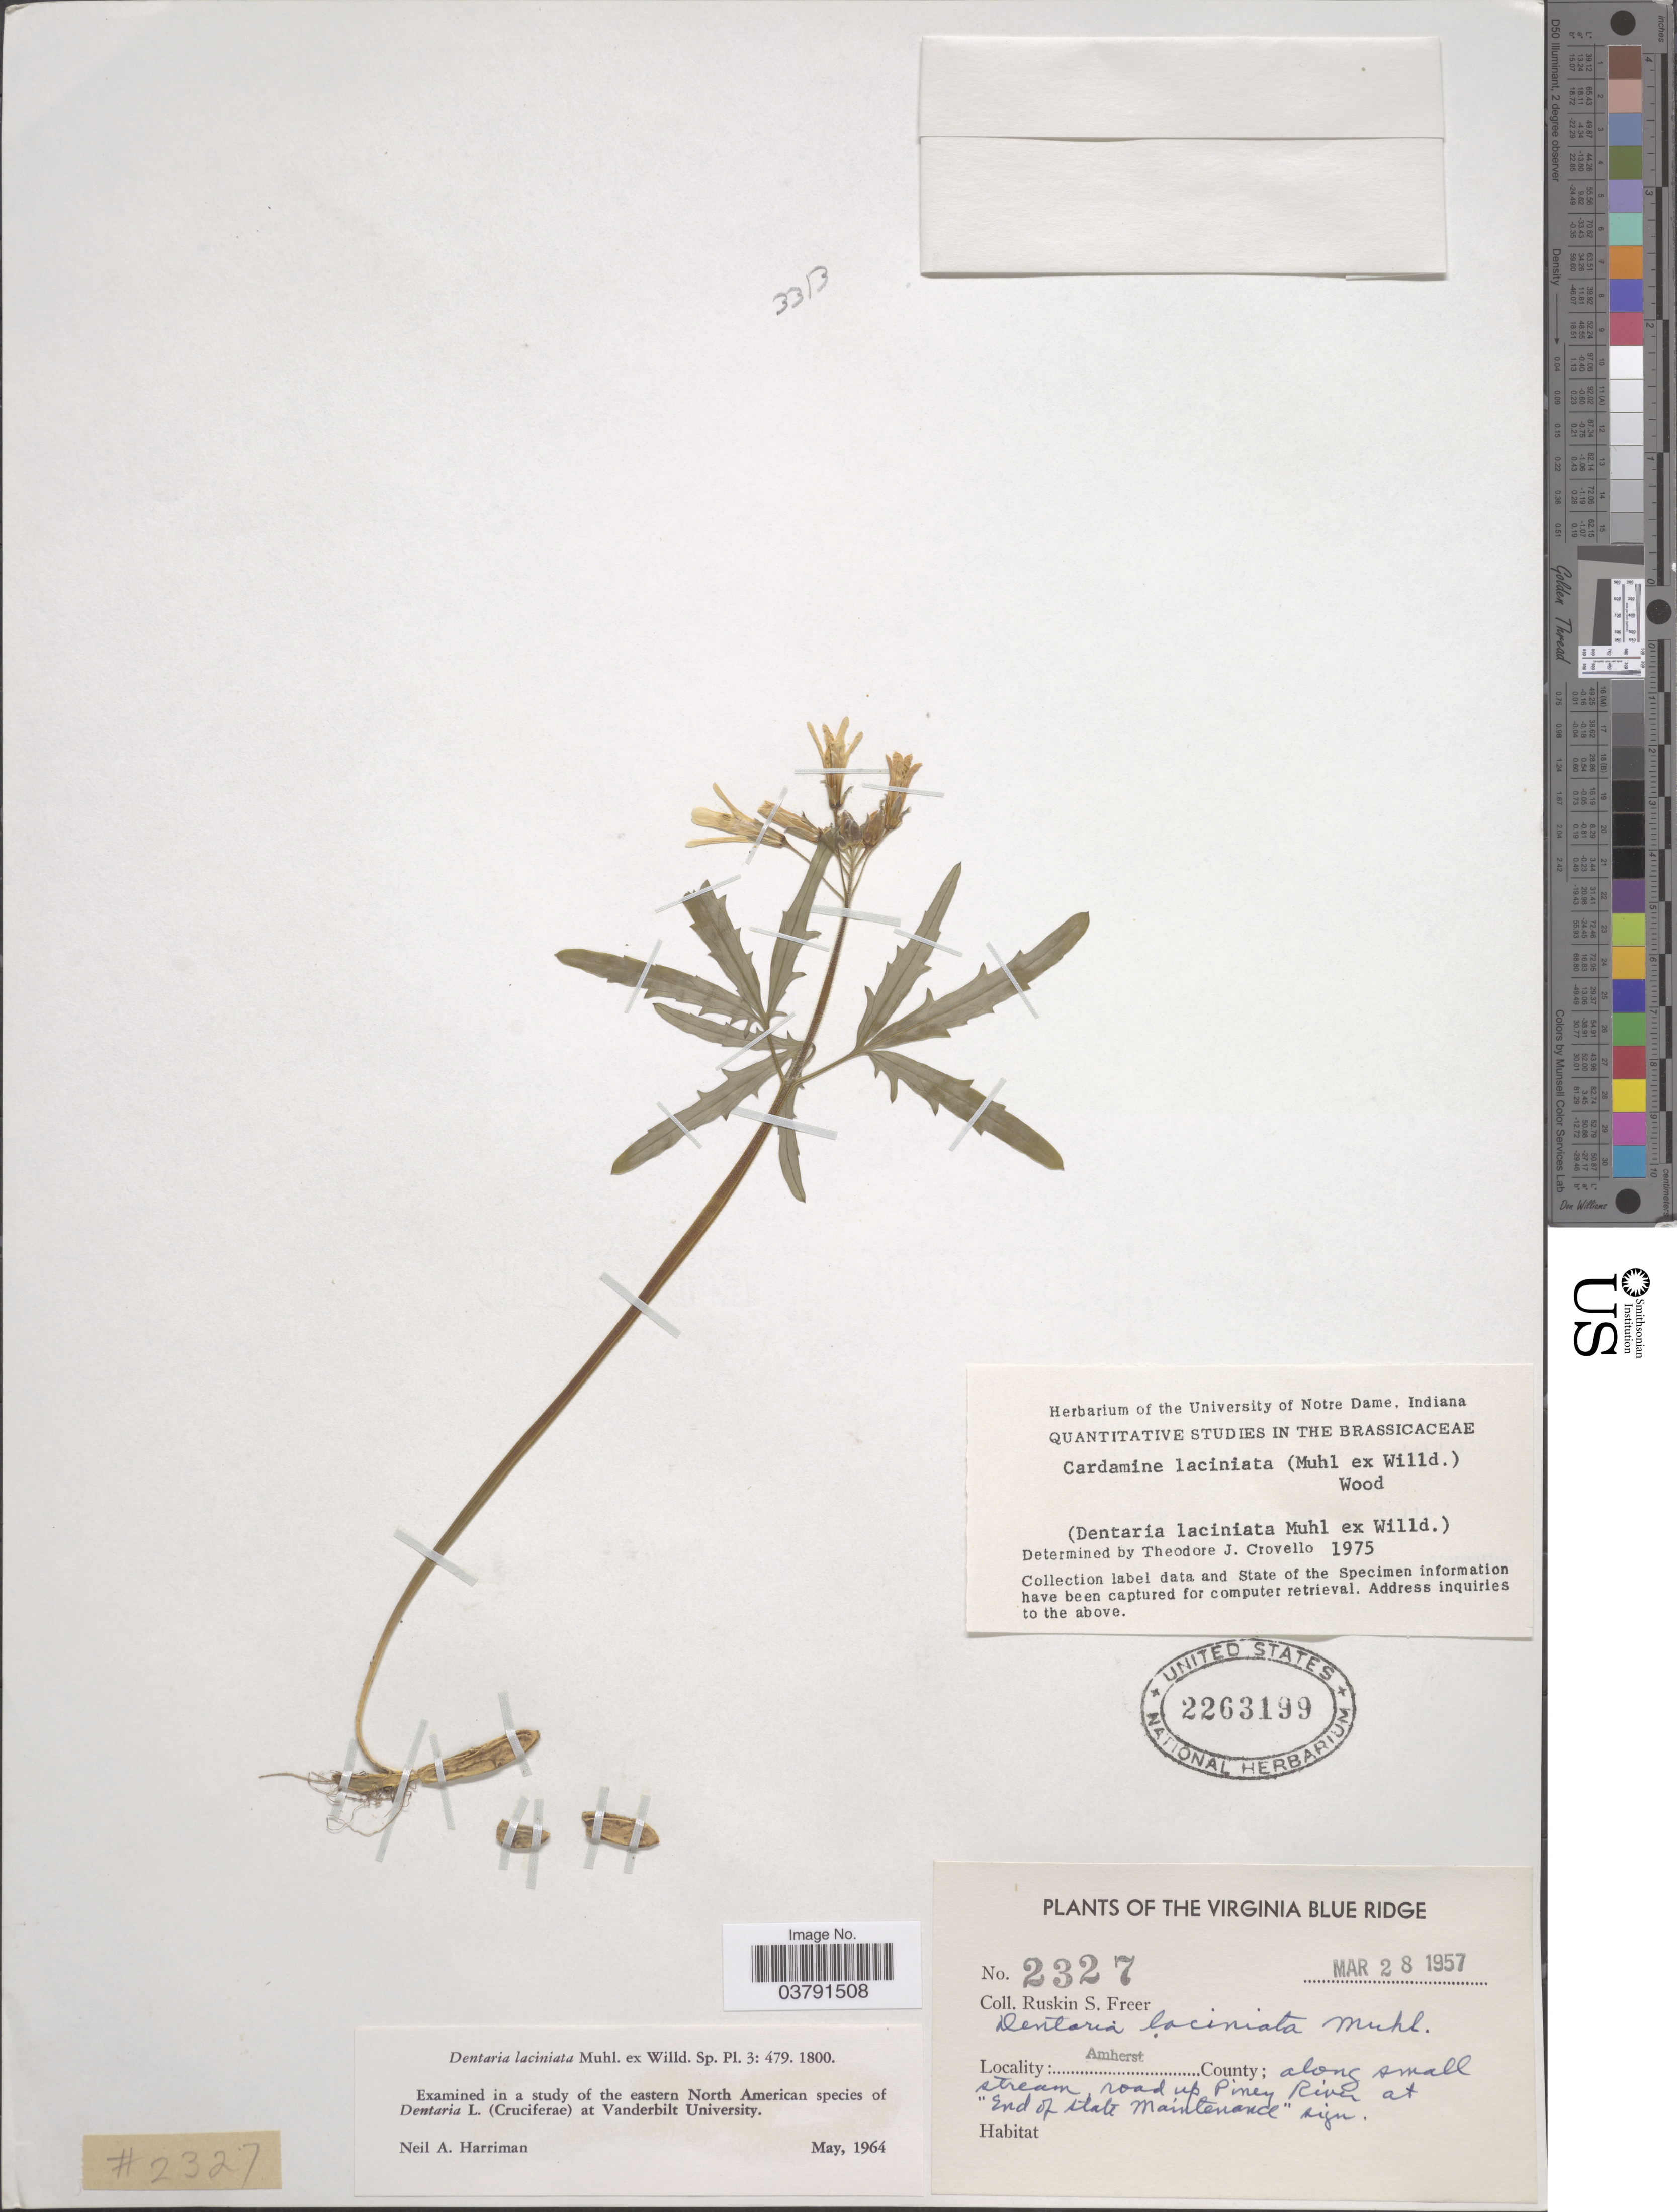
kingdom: Plantae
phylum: Tracheophyta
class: Magnoliopsida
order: Brassicales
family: Brassicaceae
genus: Dentaria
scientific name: Dentaria laciniata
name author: Muhl.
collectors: R. Freer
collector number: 2327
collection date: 1957-03-28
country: United States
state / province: Virginia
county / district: Amherst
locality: The Virginia Blue Ridge. Amherst County; along small stream road up Piney River at "End of state maintenance" sign.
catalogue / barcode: US 2263199